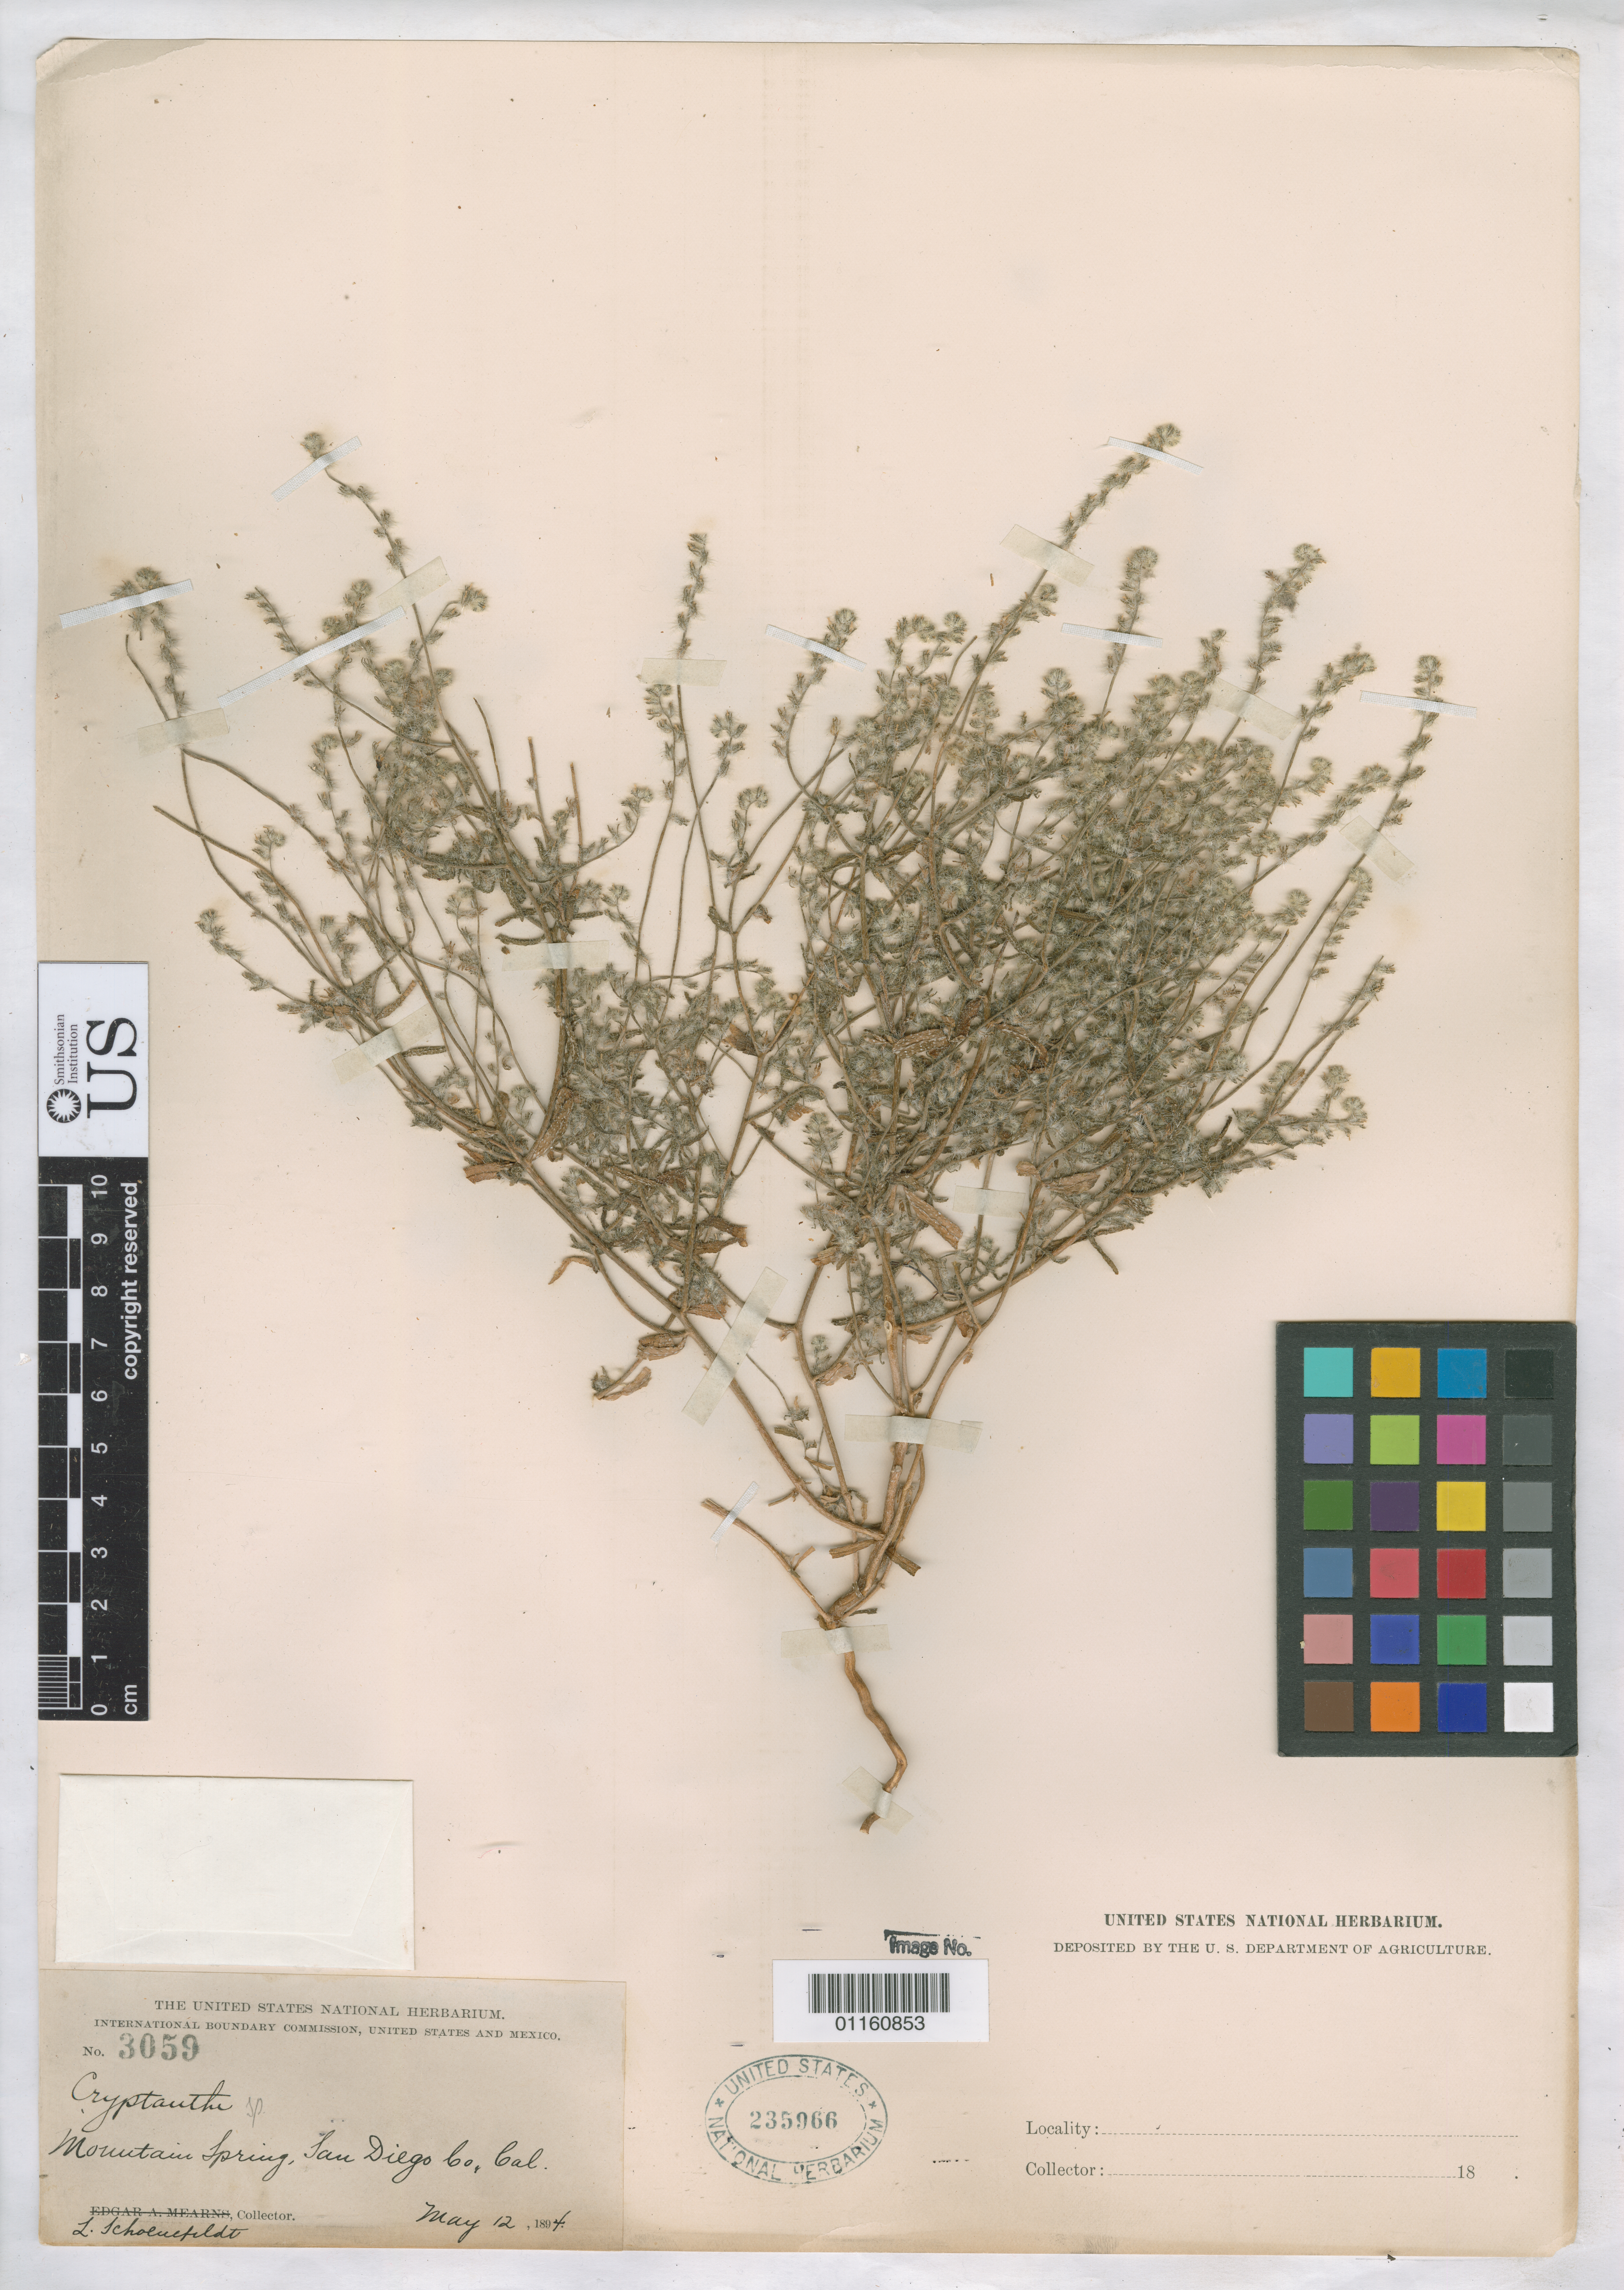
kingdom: Plantae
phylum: Tracheophyta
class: Magnoliopsida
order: Boraginales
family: Boraginaceae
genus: Cryptantha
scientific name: Cryptantha sp.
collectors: L. Schoeuefeldt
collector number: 3059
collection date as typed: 12 May 1894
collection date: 1894-05-12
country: United States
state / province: California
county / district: San Diego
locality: Mountain Spring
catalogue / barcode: US 235966